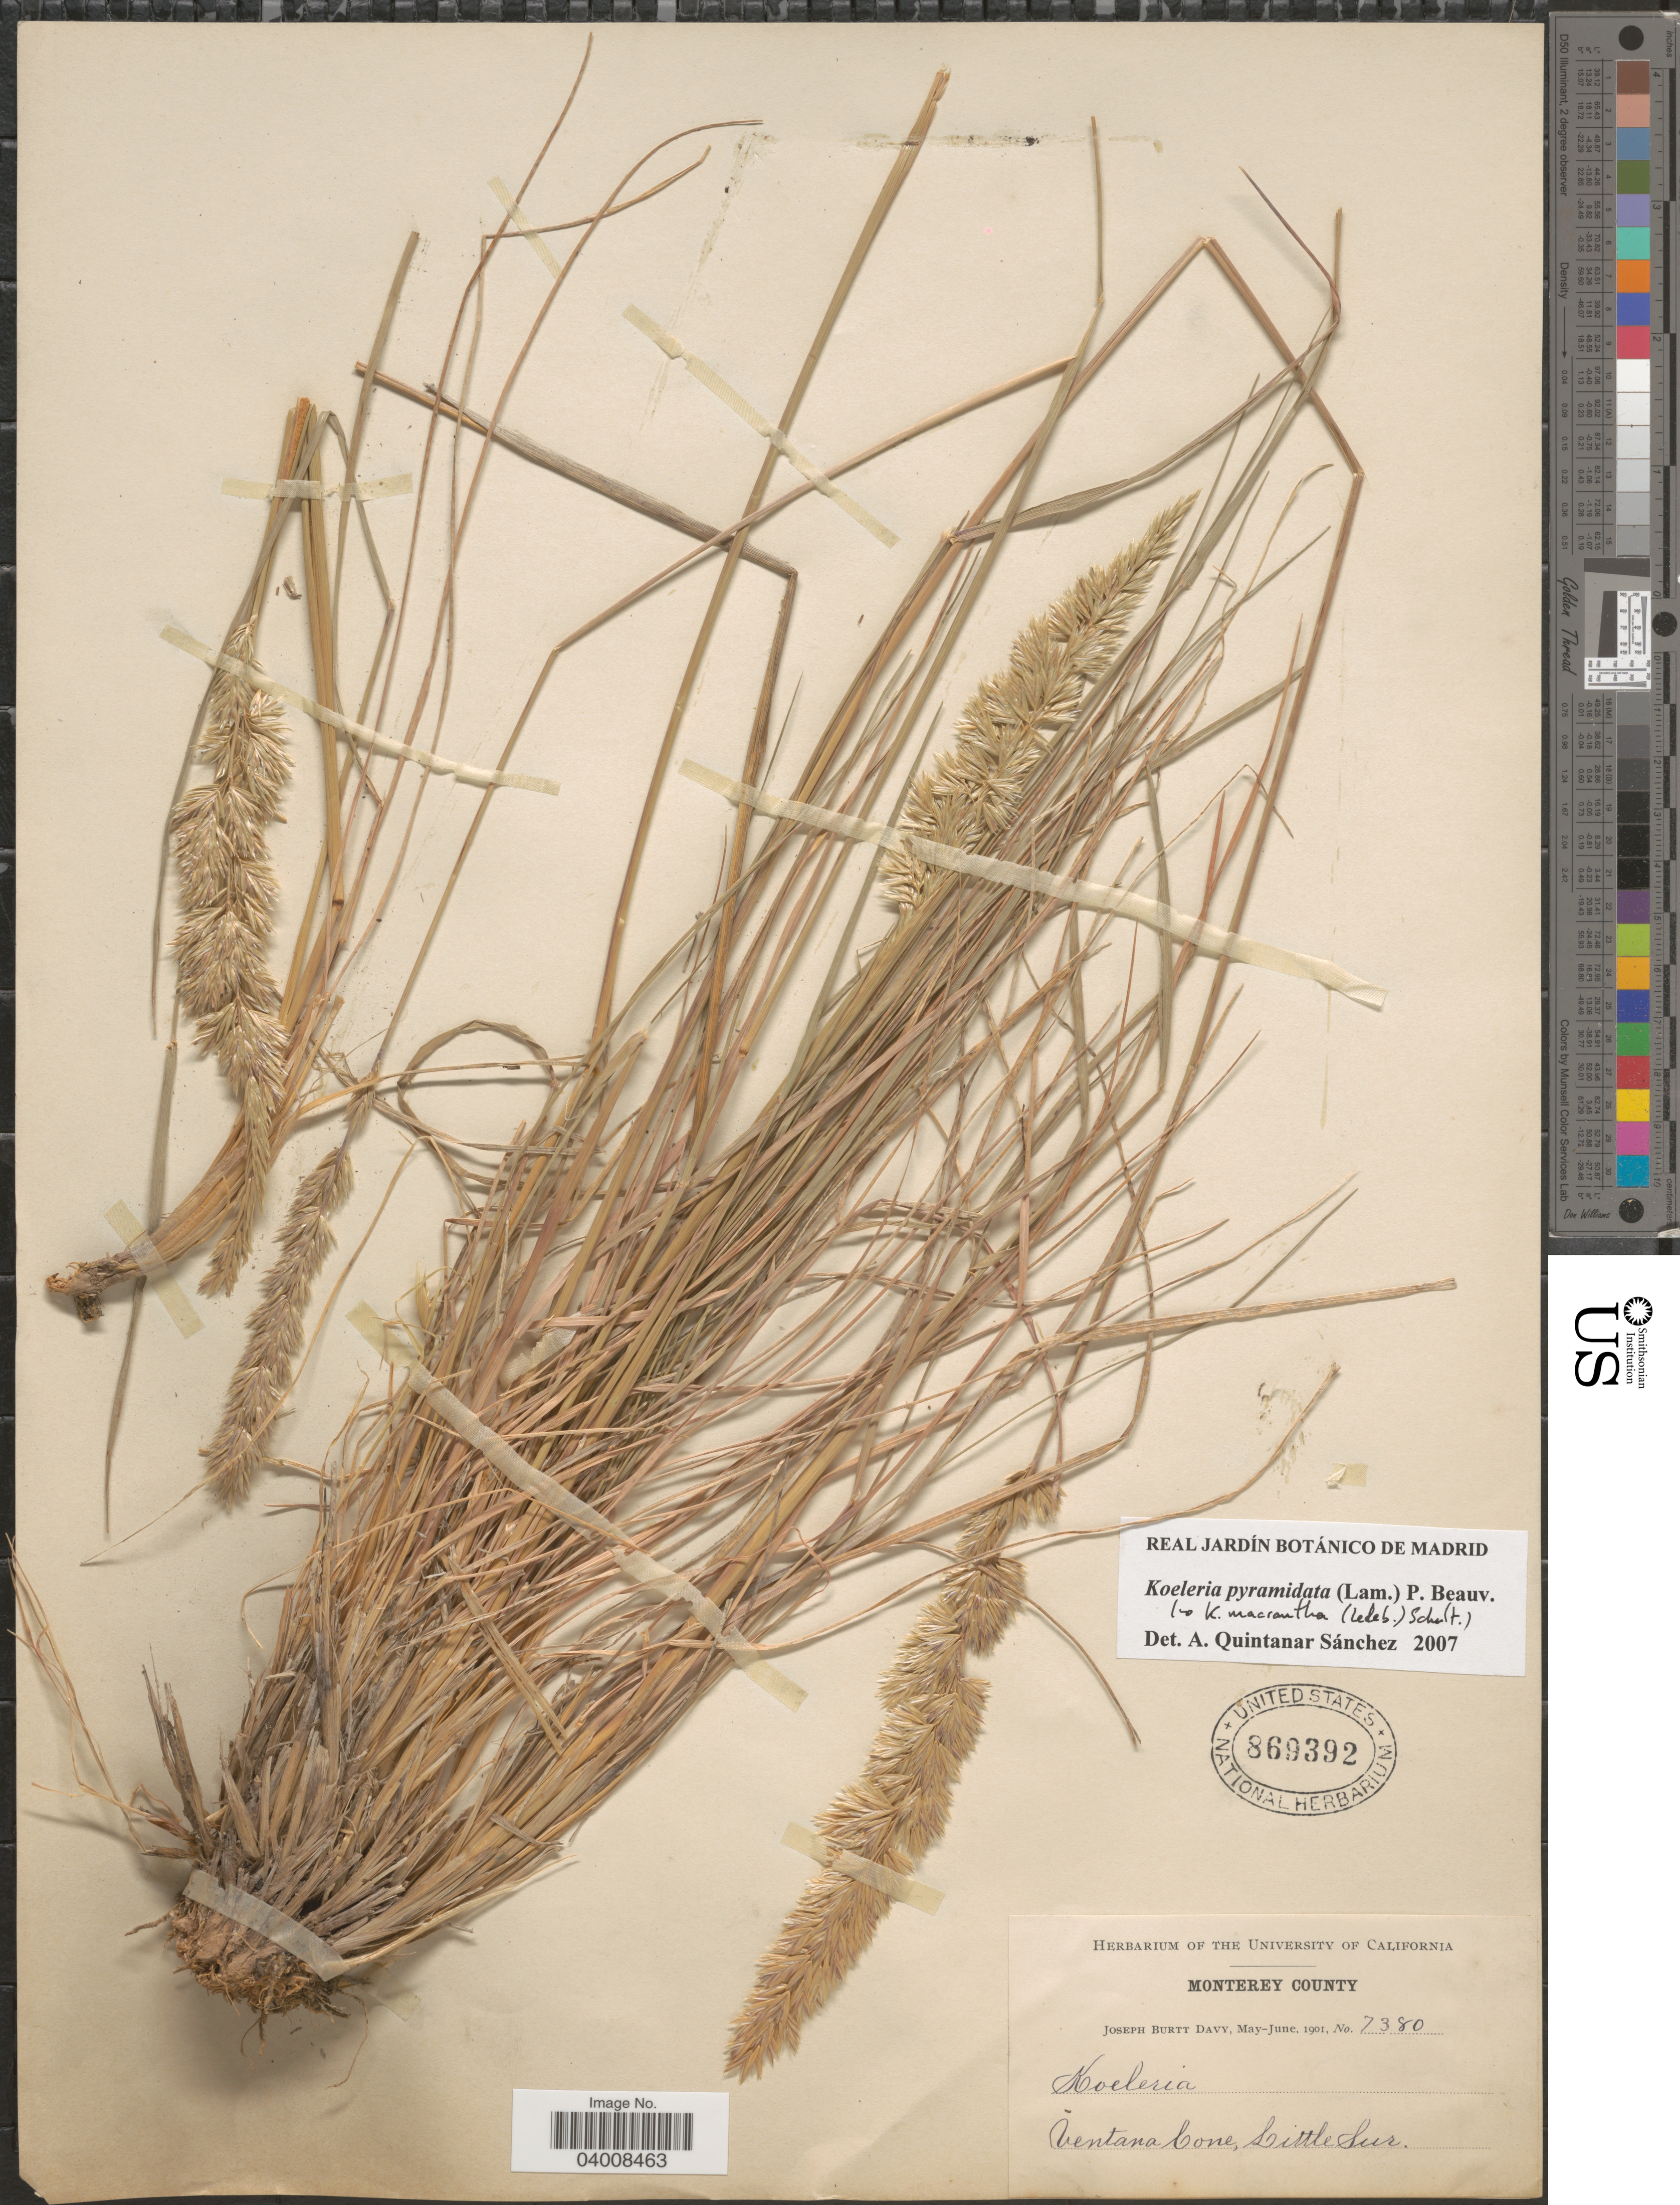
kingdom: Plantae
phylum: Tracheophyta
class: Liliopsida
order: Poales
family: Poaceae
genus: Koeleria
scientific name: Koeleria pyramidata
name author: (Lam.) P. Beauv.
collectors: J. Burtt Davy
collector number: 7380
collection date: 1901-05/1901-06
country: United States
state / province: California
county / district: Monterey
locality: Monterey County. Ventana Cone, Little Sur.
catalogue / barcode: US 869392